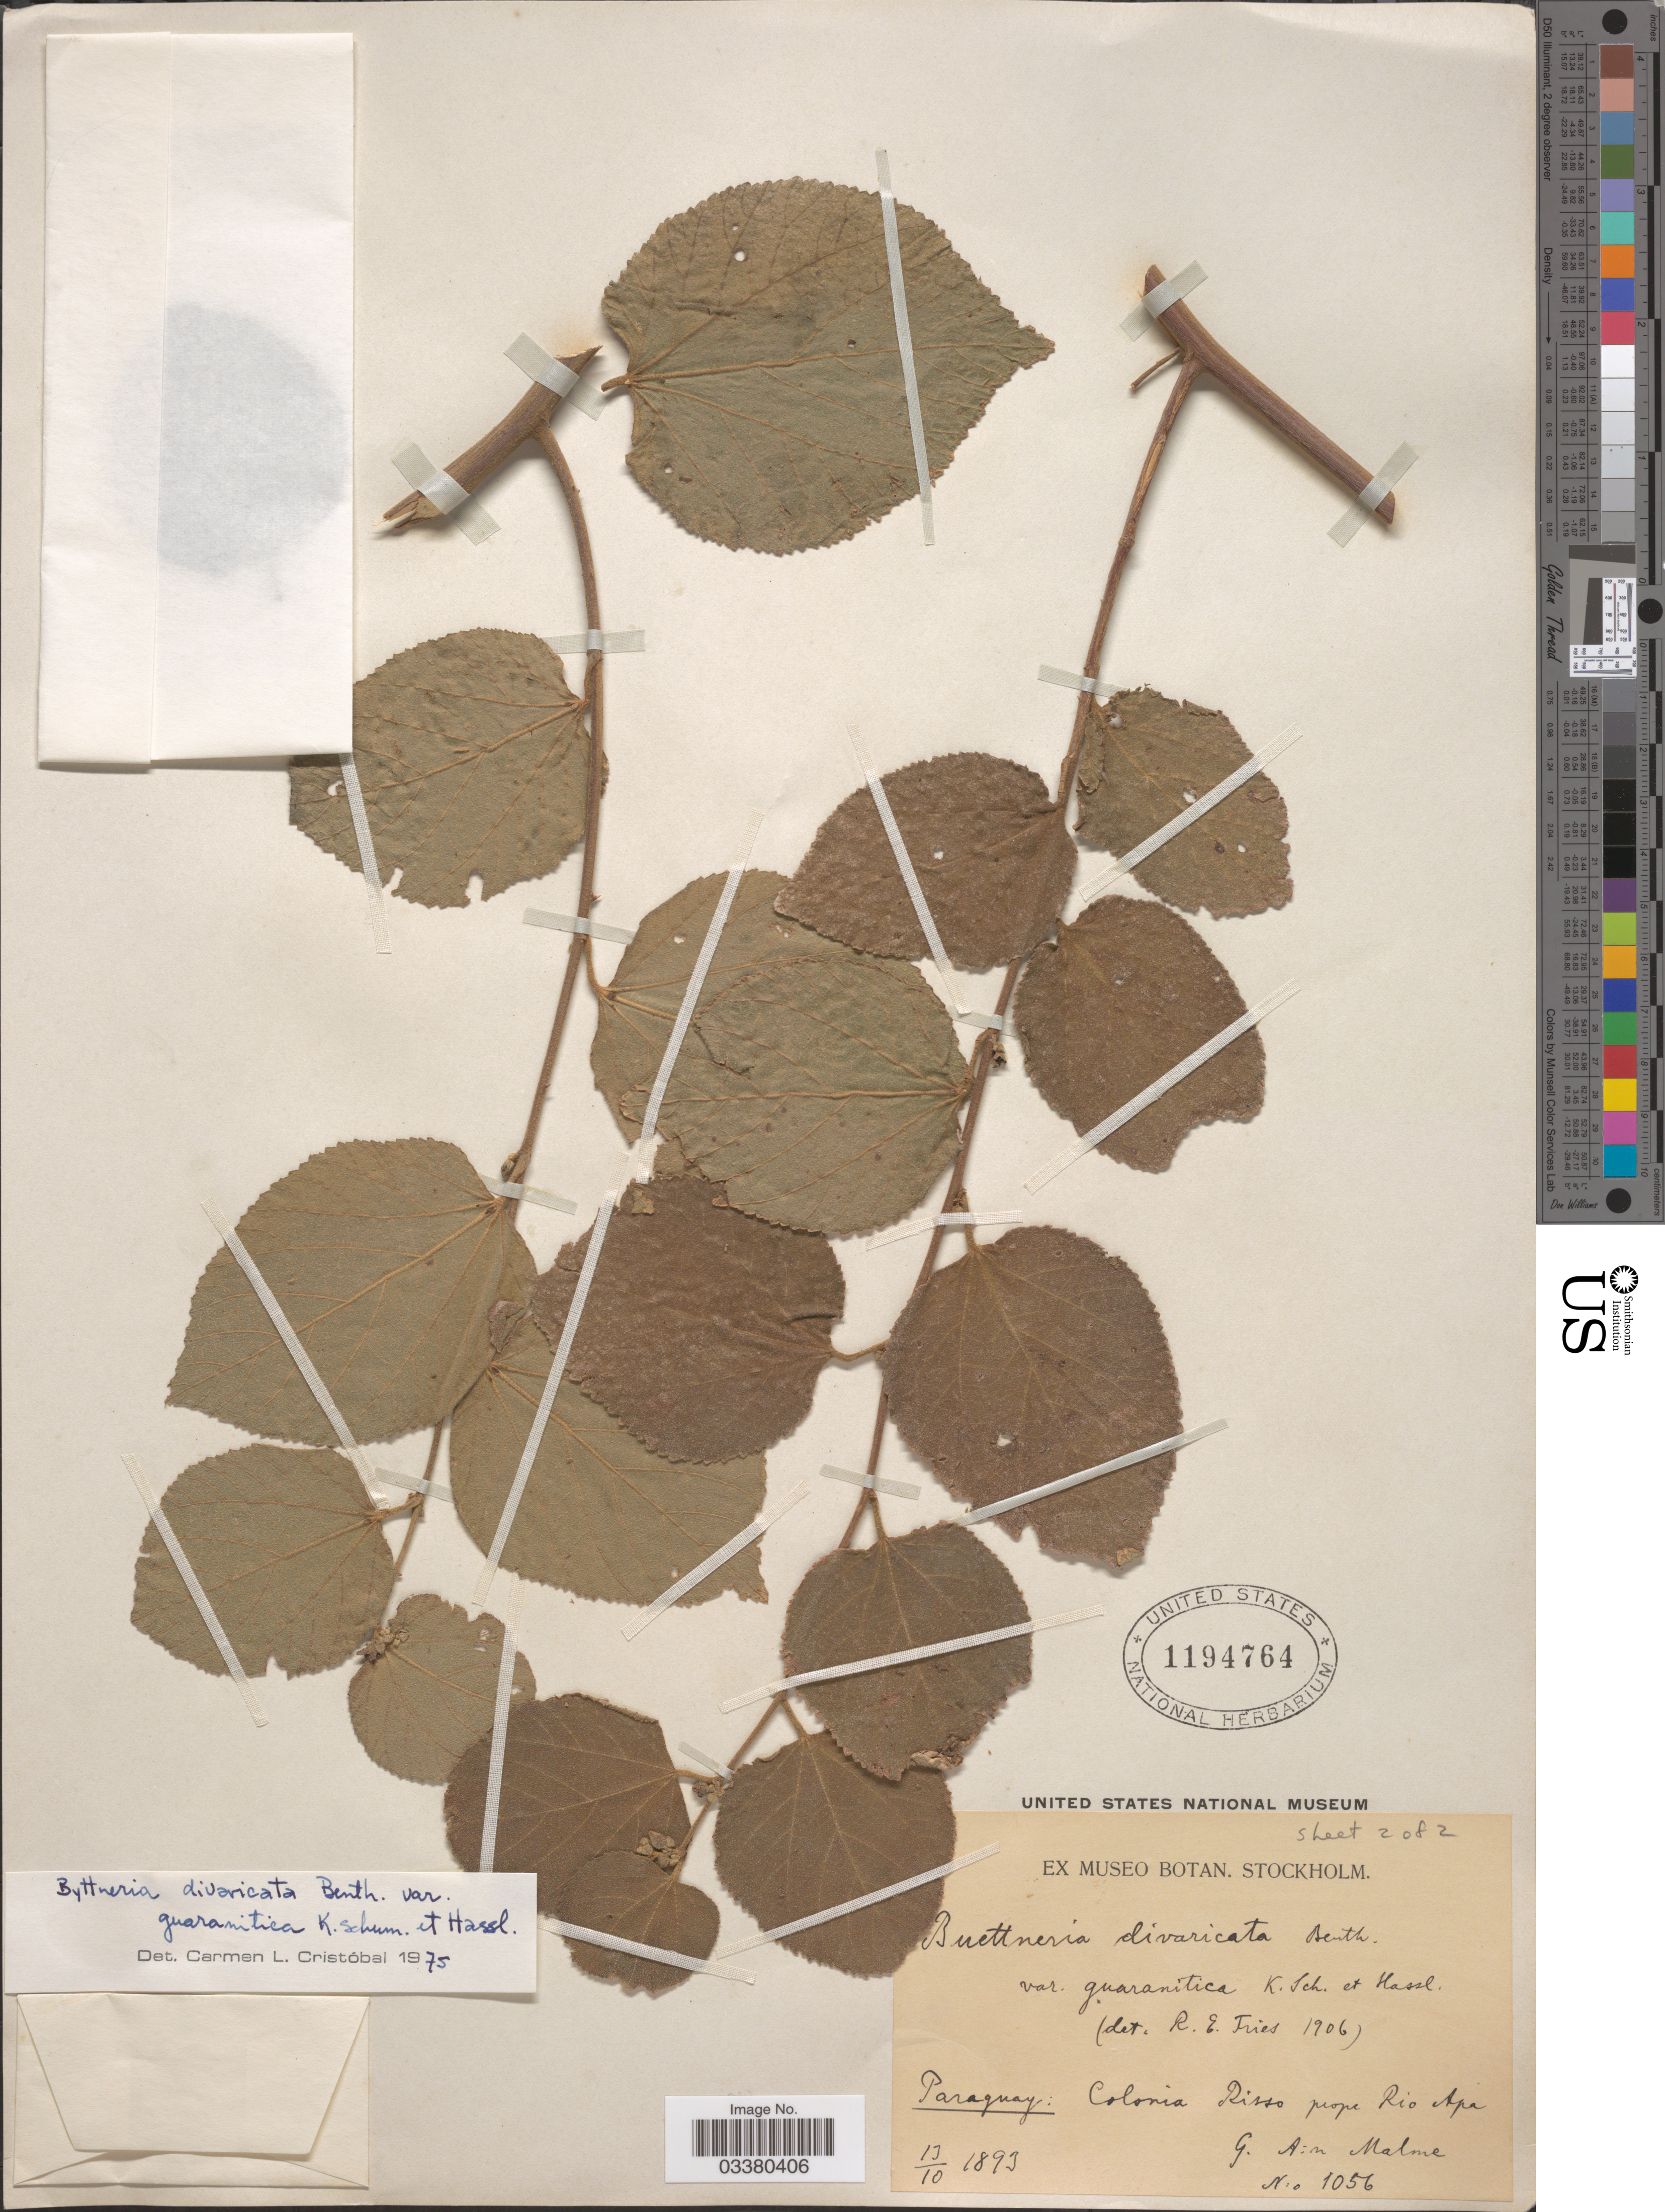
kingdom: Plantae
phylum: Tracheophyta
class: Magnoliopsida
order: Malvales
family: Malvaceae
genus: Byttneria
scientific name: Byttneria divaricata var. guaranitica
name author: K. Schum. & Hassl.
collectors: G. O. A. Malme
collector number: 1057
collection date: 1893-10-13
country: Paraguay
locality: Colonia Risso prope Rio Apa.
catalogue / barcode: US 1174764